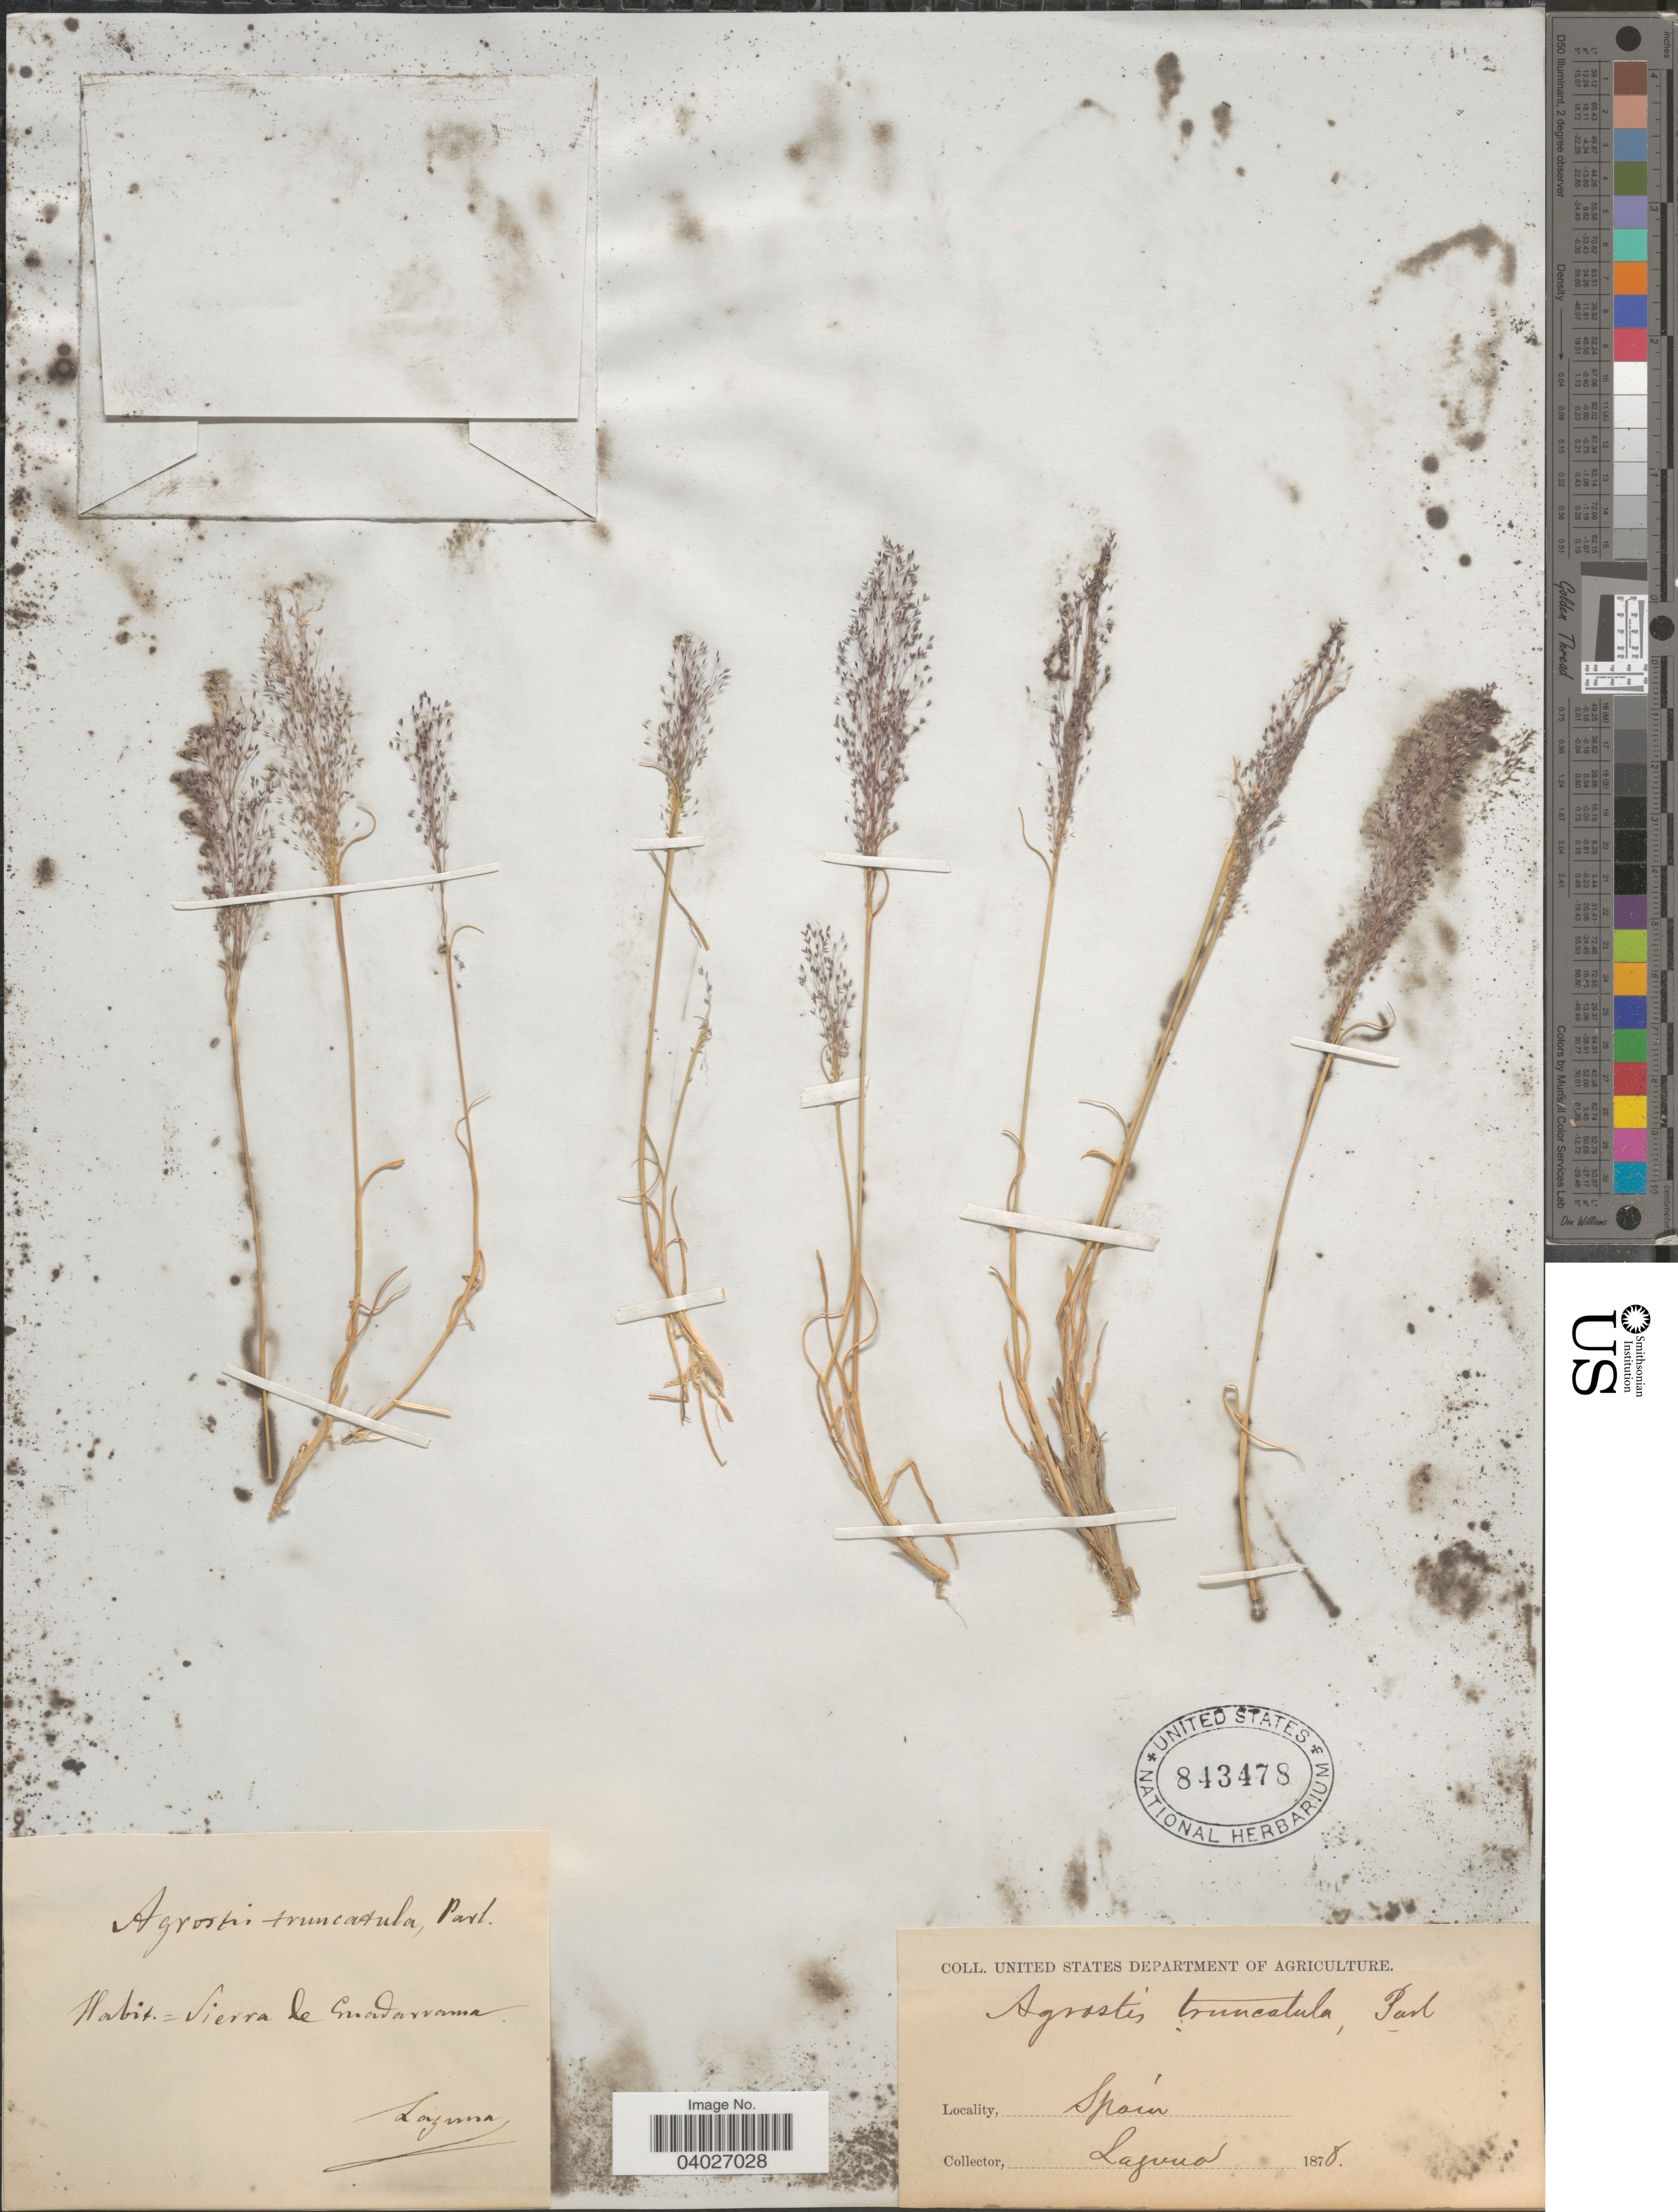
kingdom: Plantae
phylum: Tracheophyta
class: Liliopsida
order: Poales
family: Poaceae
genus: Agrostula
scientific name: Agrostula truncatula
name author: (Parl.) P.M. Peterson et al.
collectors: -. Laguna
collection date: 1878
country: Spain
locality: Sierra de Guadarrana.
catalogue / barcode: US 843478